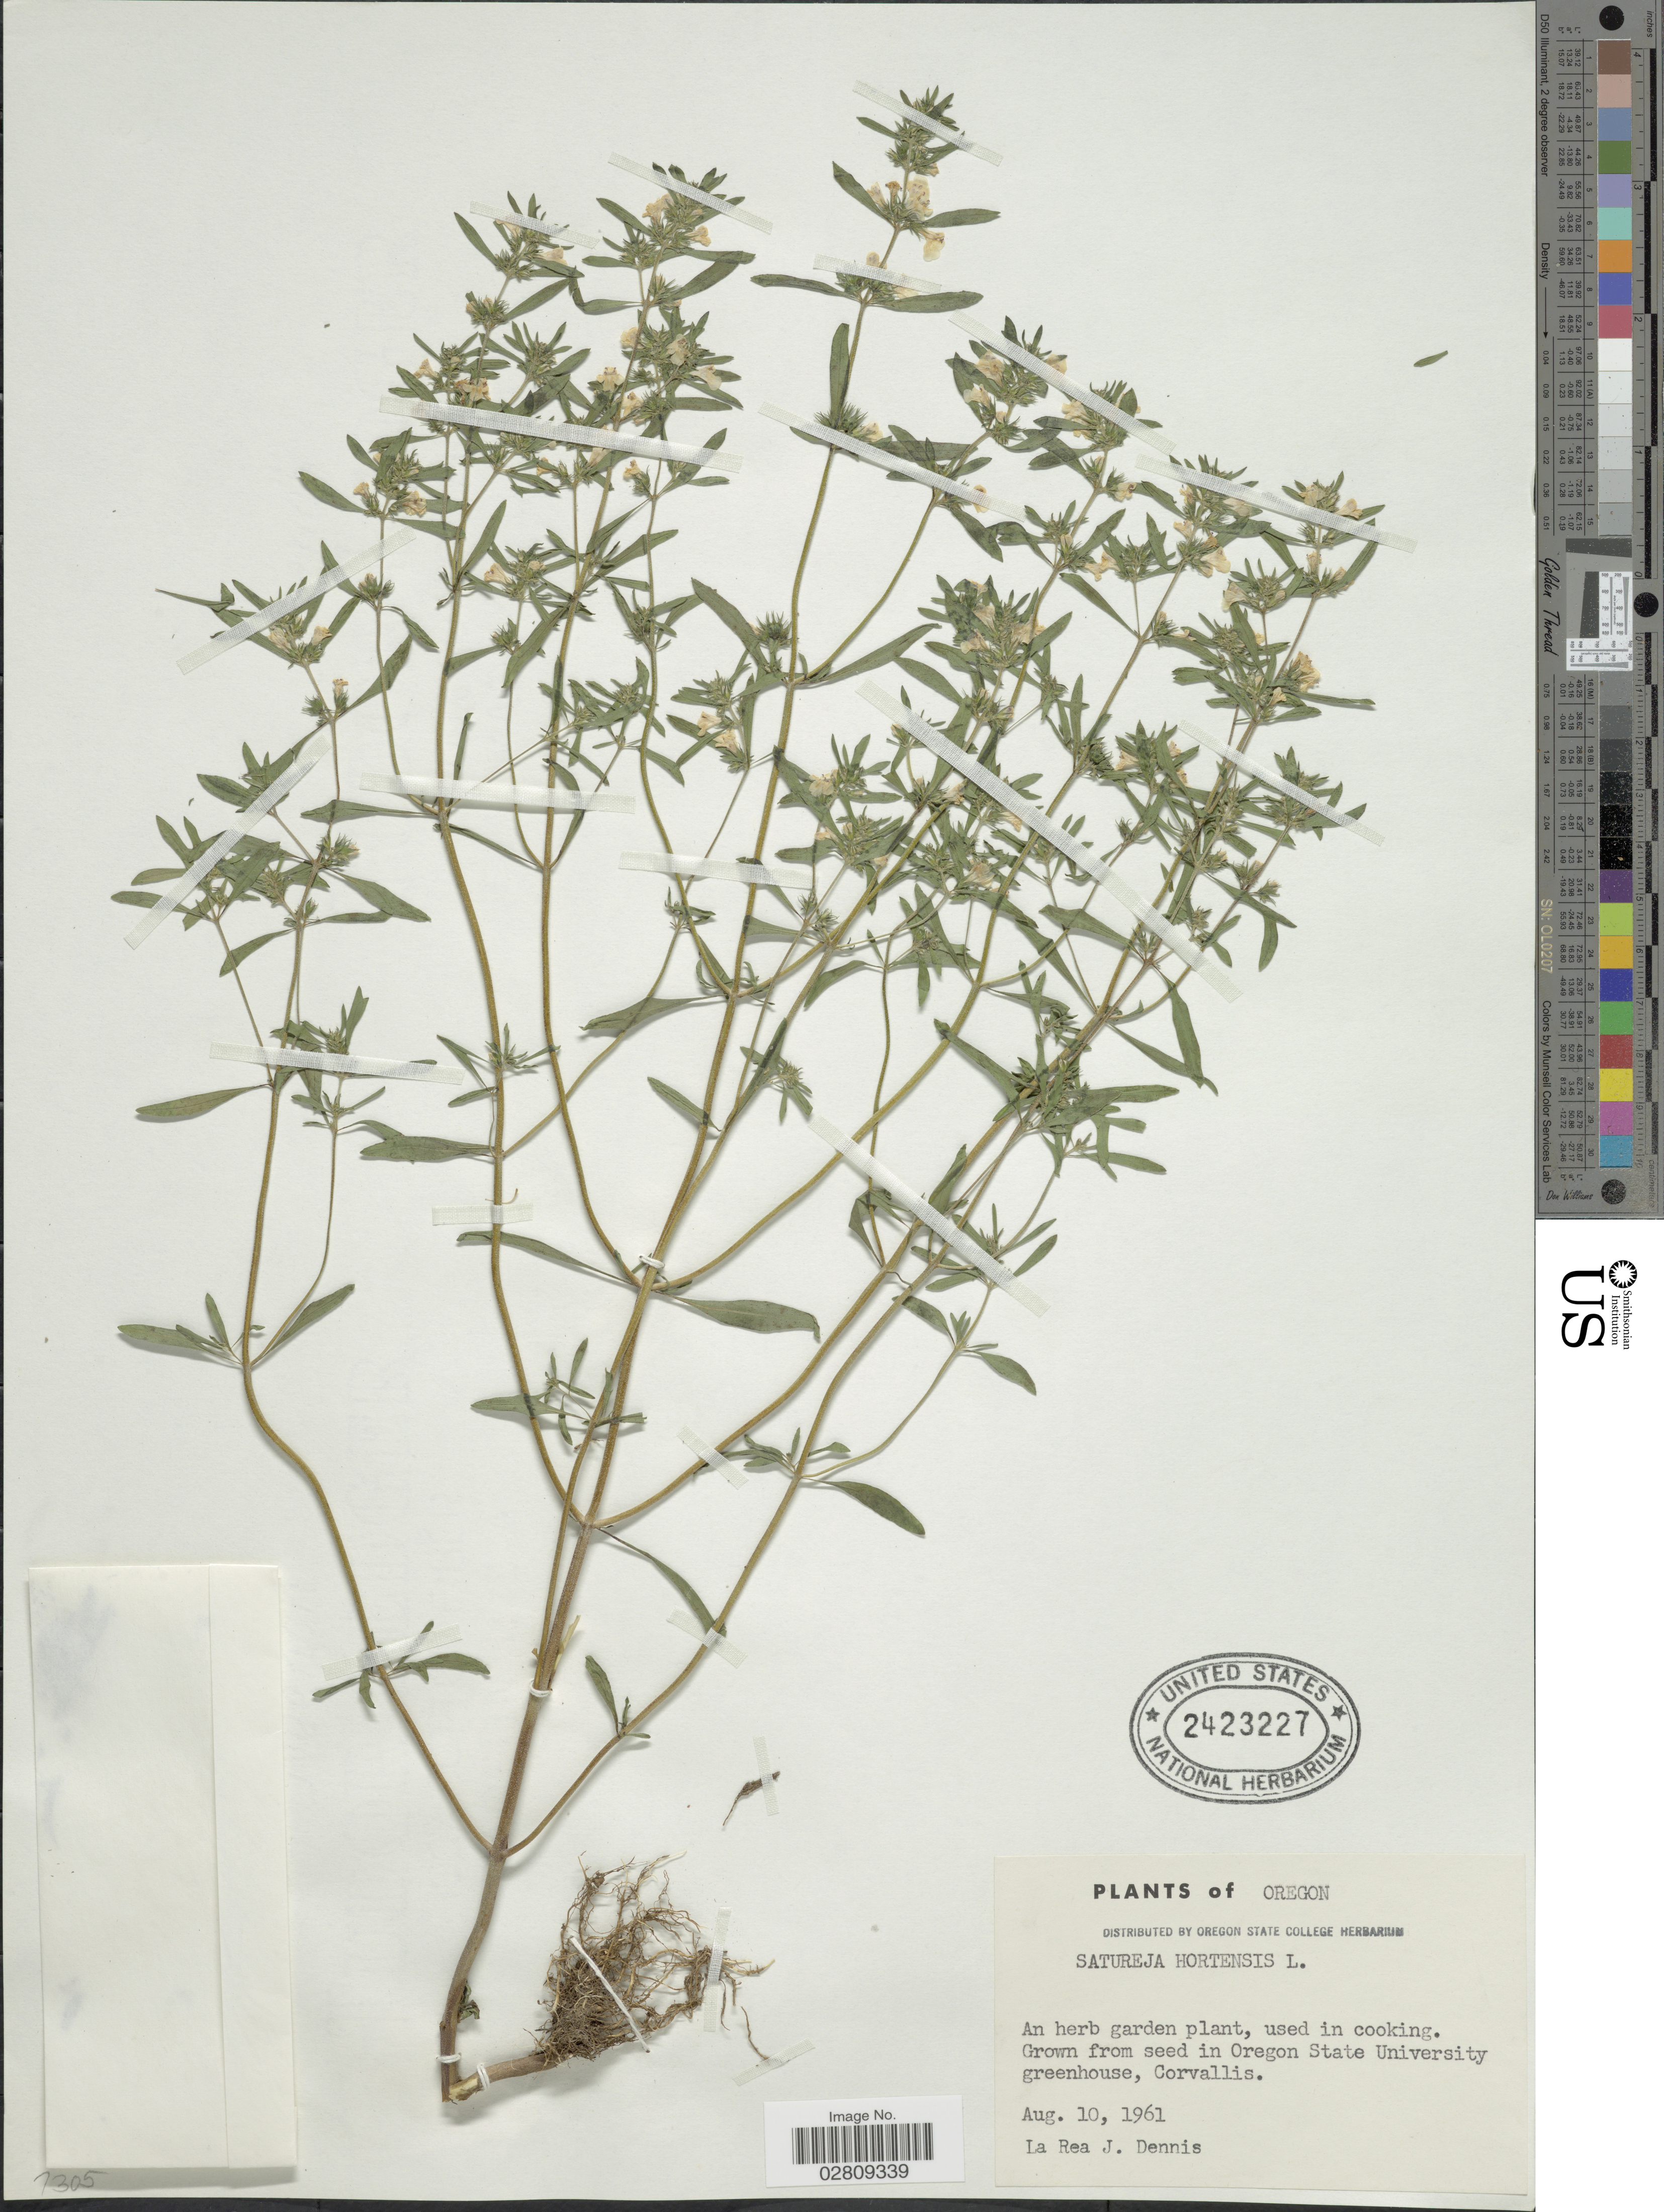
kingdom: Plantae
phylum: Tracheophyta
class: Magnoliopsida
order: Lamiales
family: Lamiaceae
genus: Satureja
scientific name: Satureja hortensis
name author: L.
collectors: L. Dennis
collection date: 1961-08-10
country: United States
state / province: Oregon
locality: Grown from seed in Oregon State University greenhouse, Corvallis.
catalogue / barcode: US 2423227